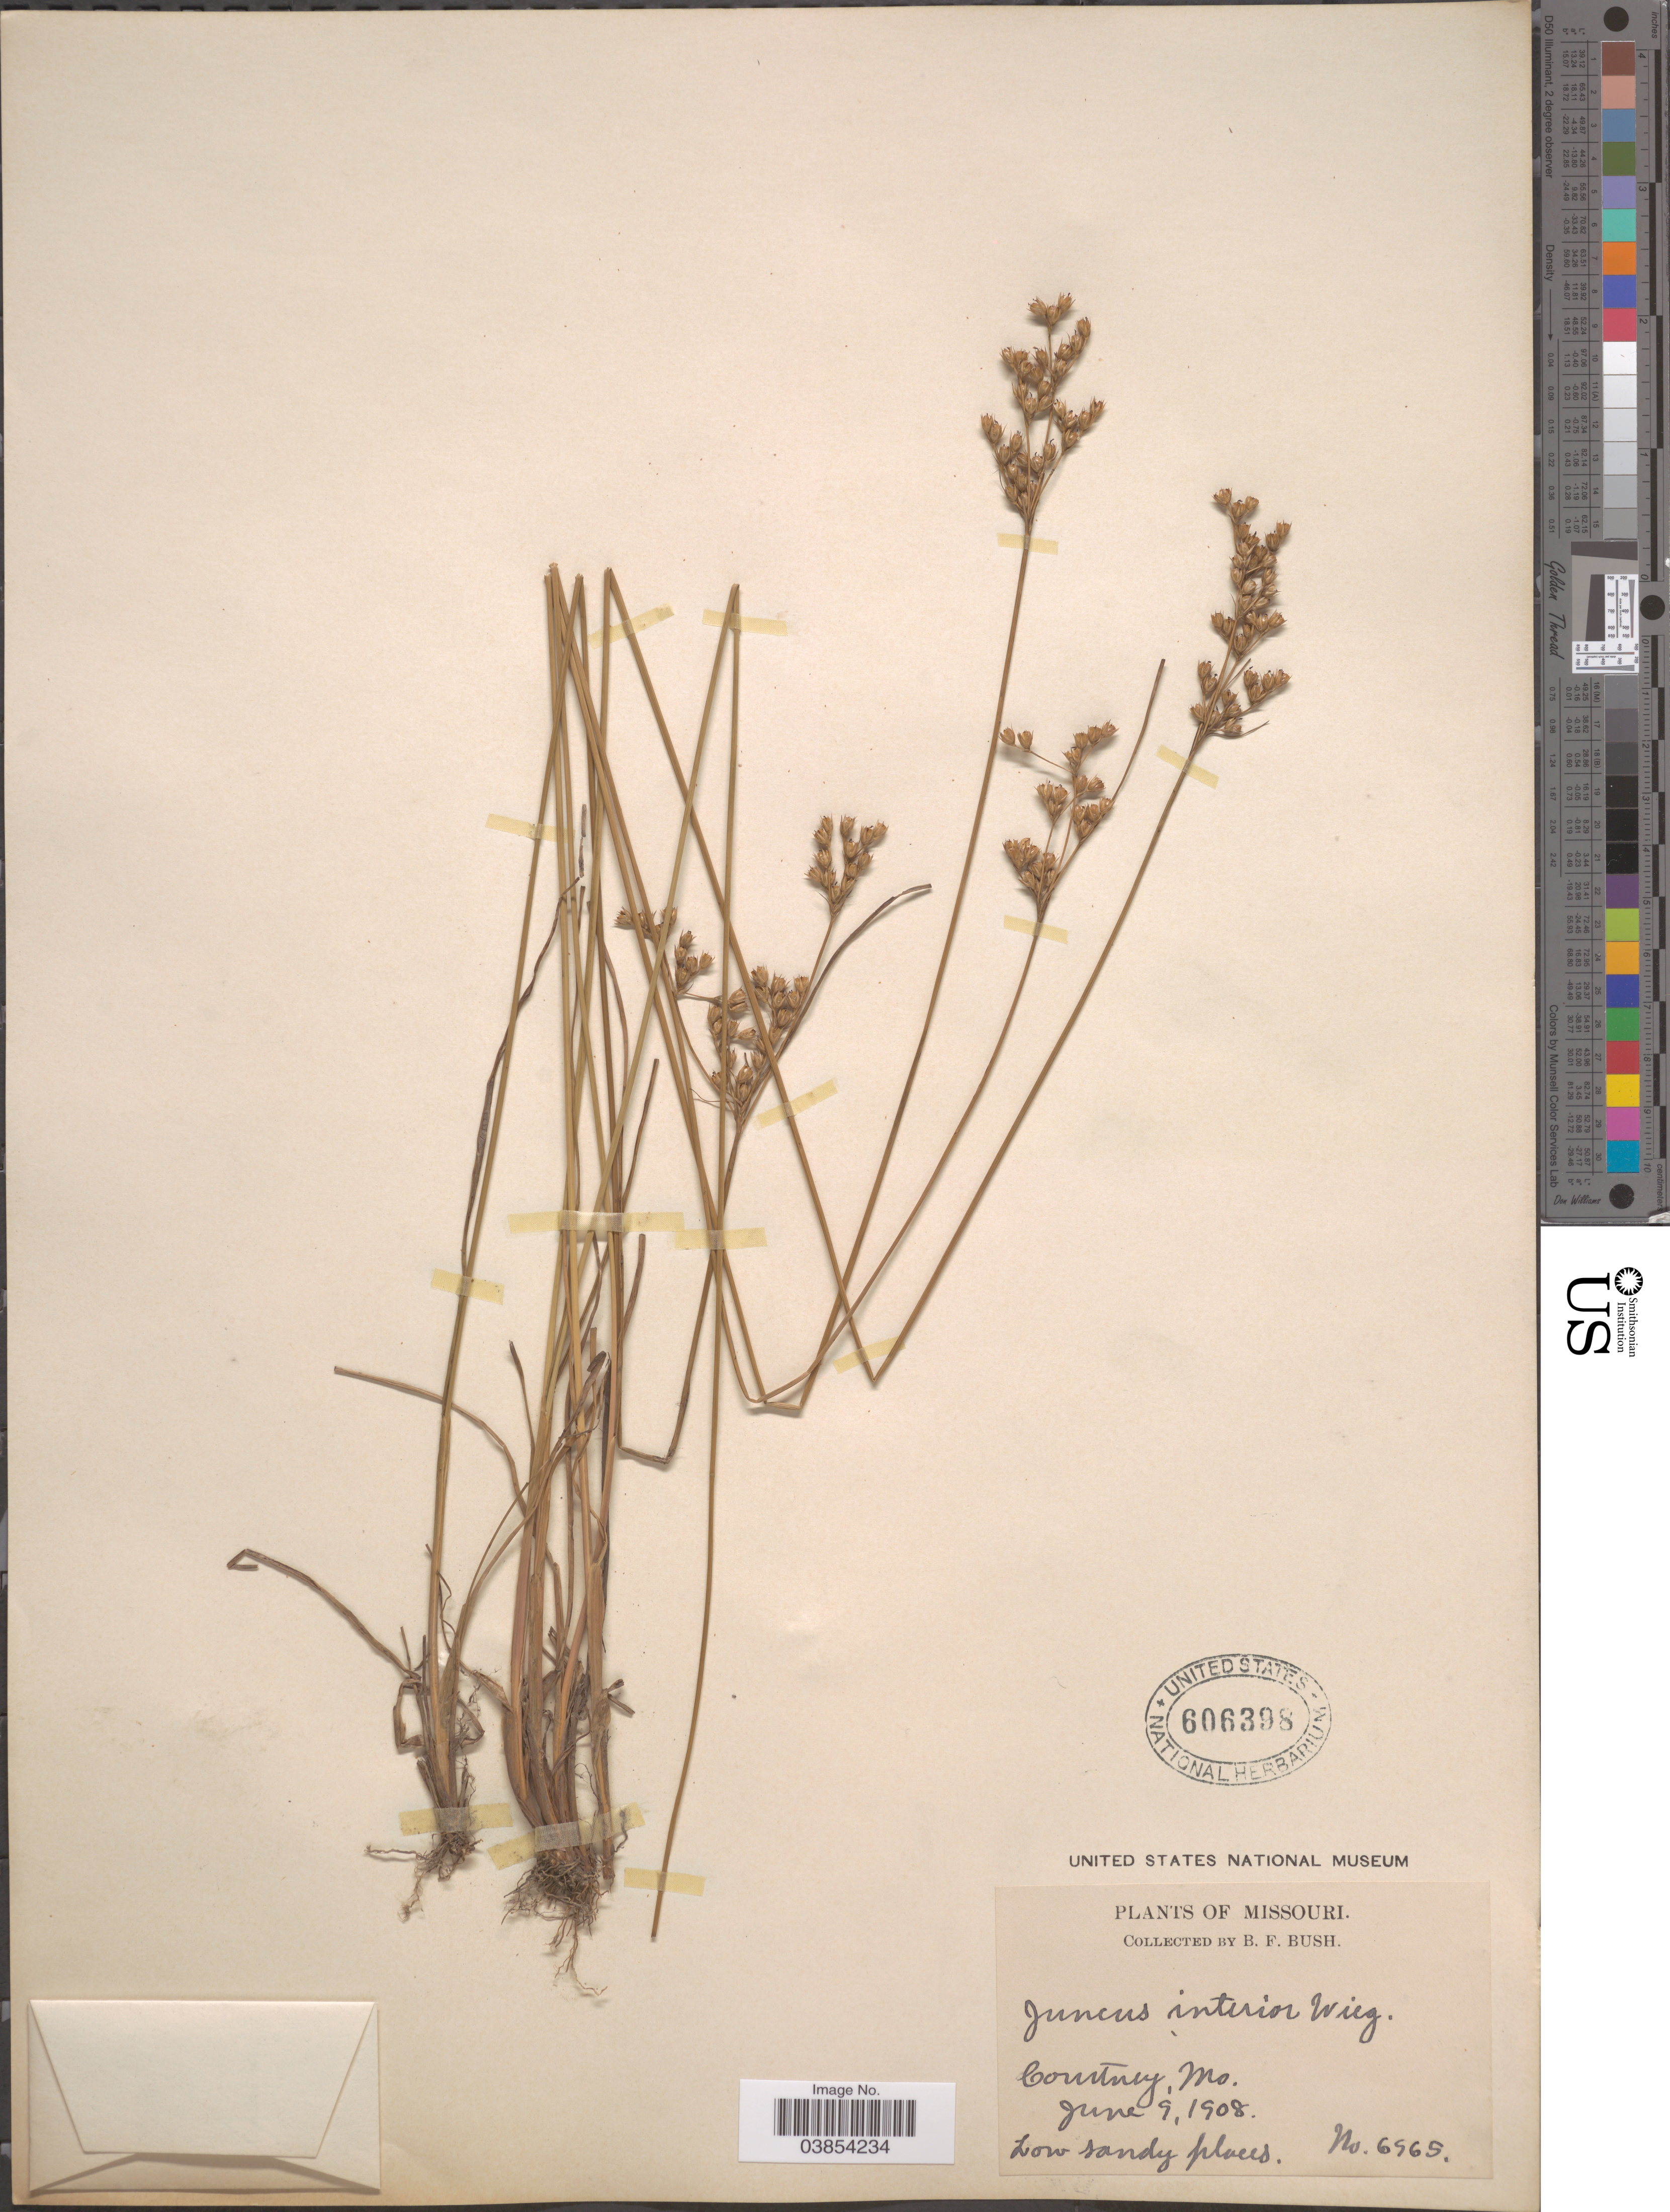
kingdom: Plantae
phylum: Tracheophyta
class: Liliopsida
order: Poales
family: Juncaceae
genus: Juncus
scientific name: Juncus interior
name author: Wiegand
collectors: B. F. Bush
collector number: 6965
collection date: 1908-06-09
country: United States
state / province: Missouri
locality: Courtney.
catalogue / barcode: US 606398